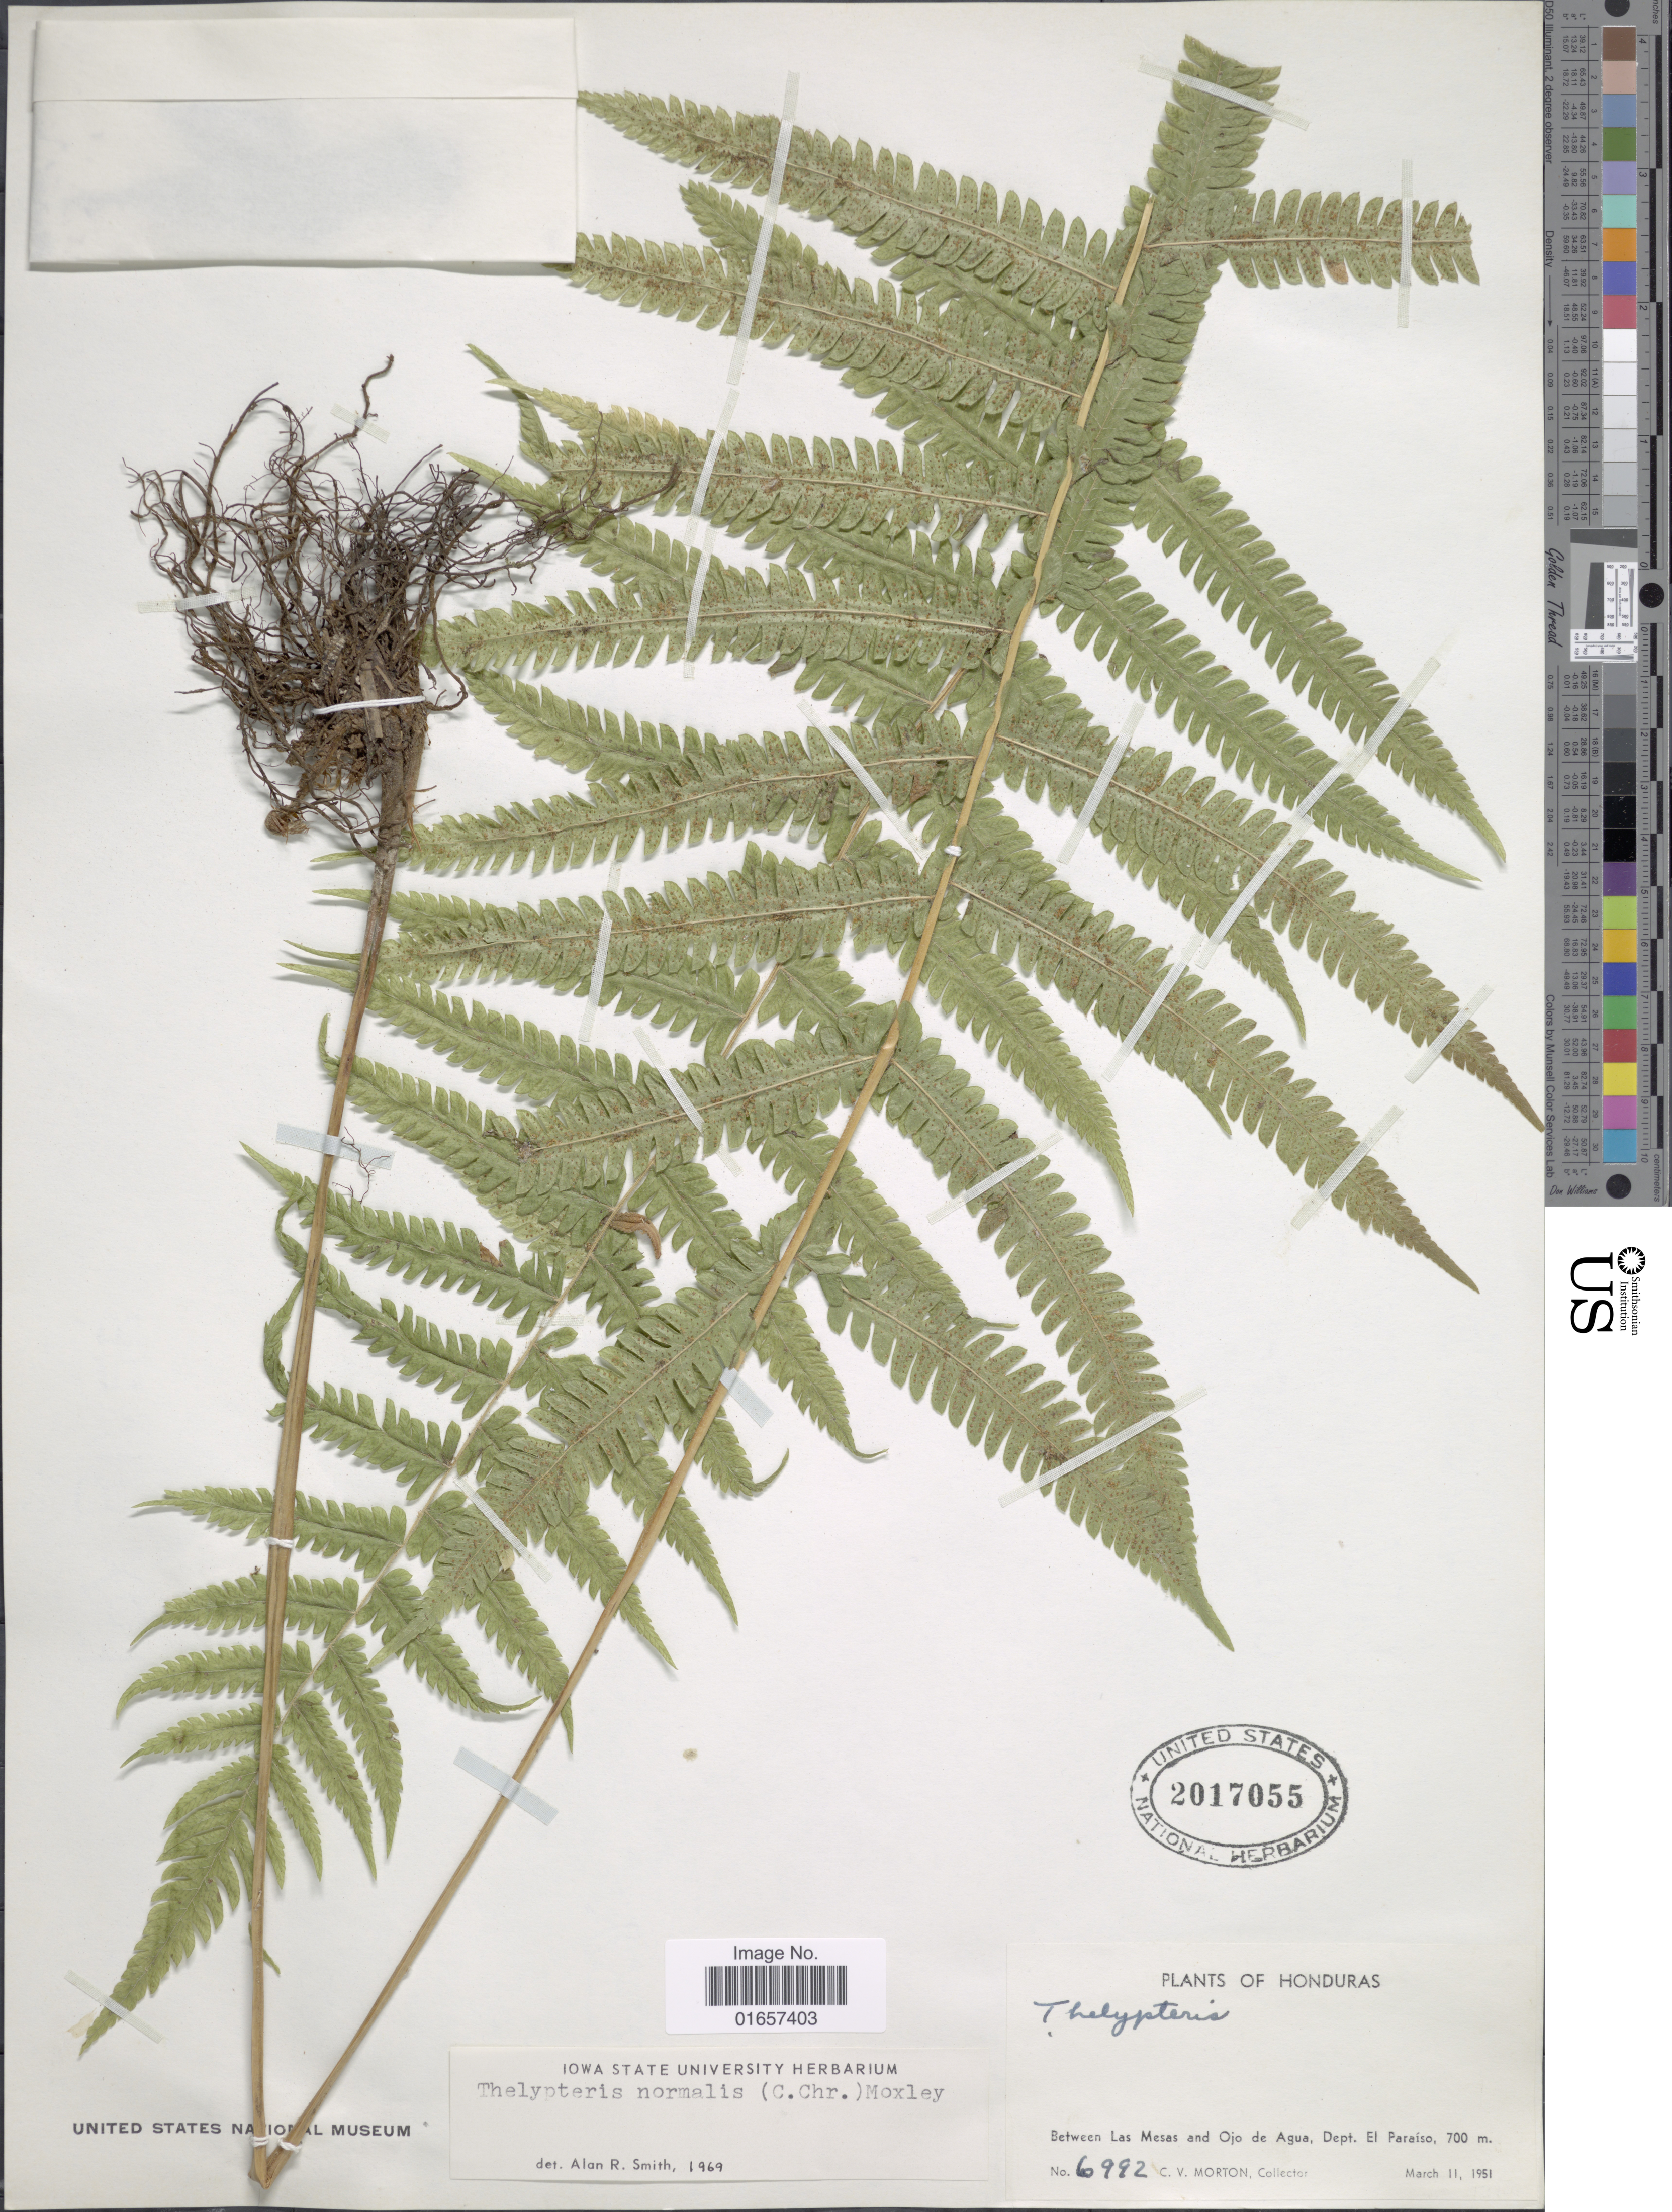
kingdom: Plantae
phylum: Tracheophyta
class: Polypodiopsida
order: Polypodiales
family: Thelypteridaceae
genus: Christella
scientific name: Christella kunthii comb. ined.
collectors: C. V. Morton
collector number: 6992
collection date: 1951-03-11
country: Honduras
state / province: El Paraíso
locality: Honduras, between Las Mesas and Ojo de Agua, Dep El Paraíso.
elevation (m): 700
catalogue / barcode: US 2017055